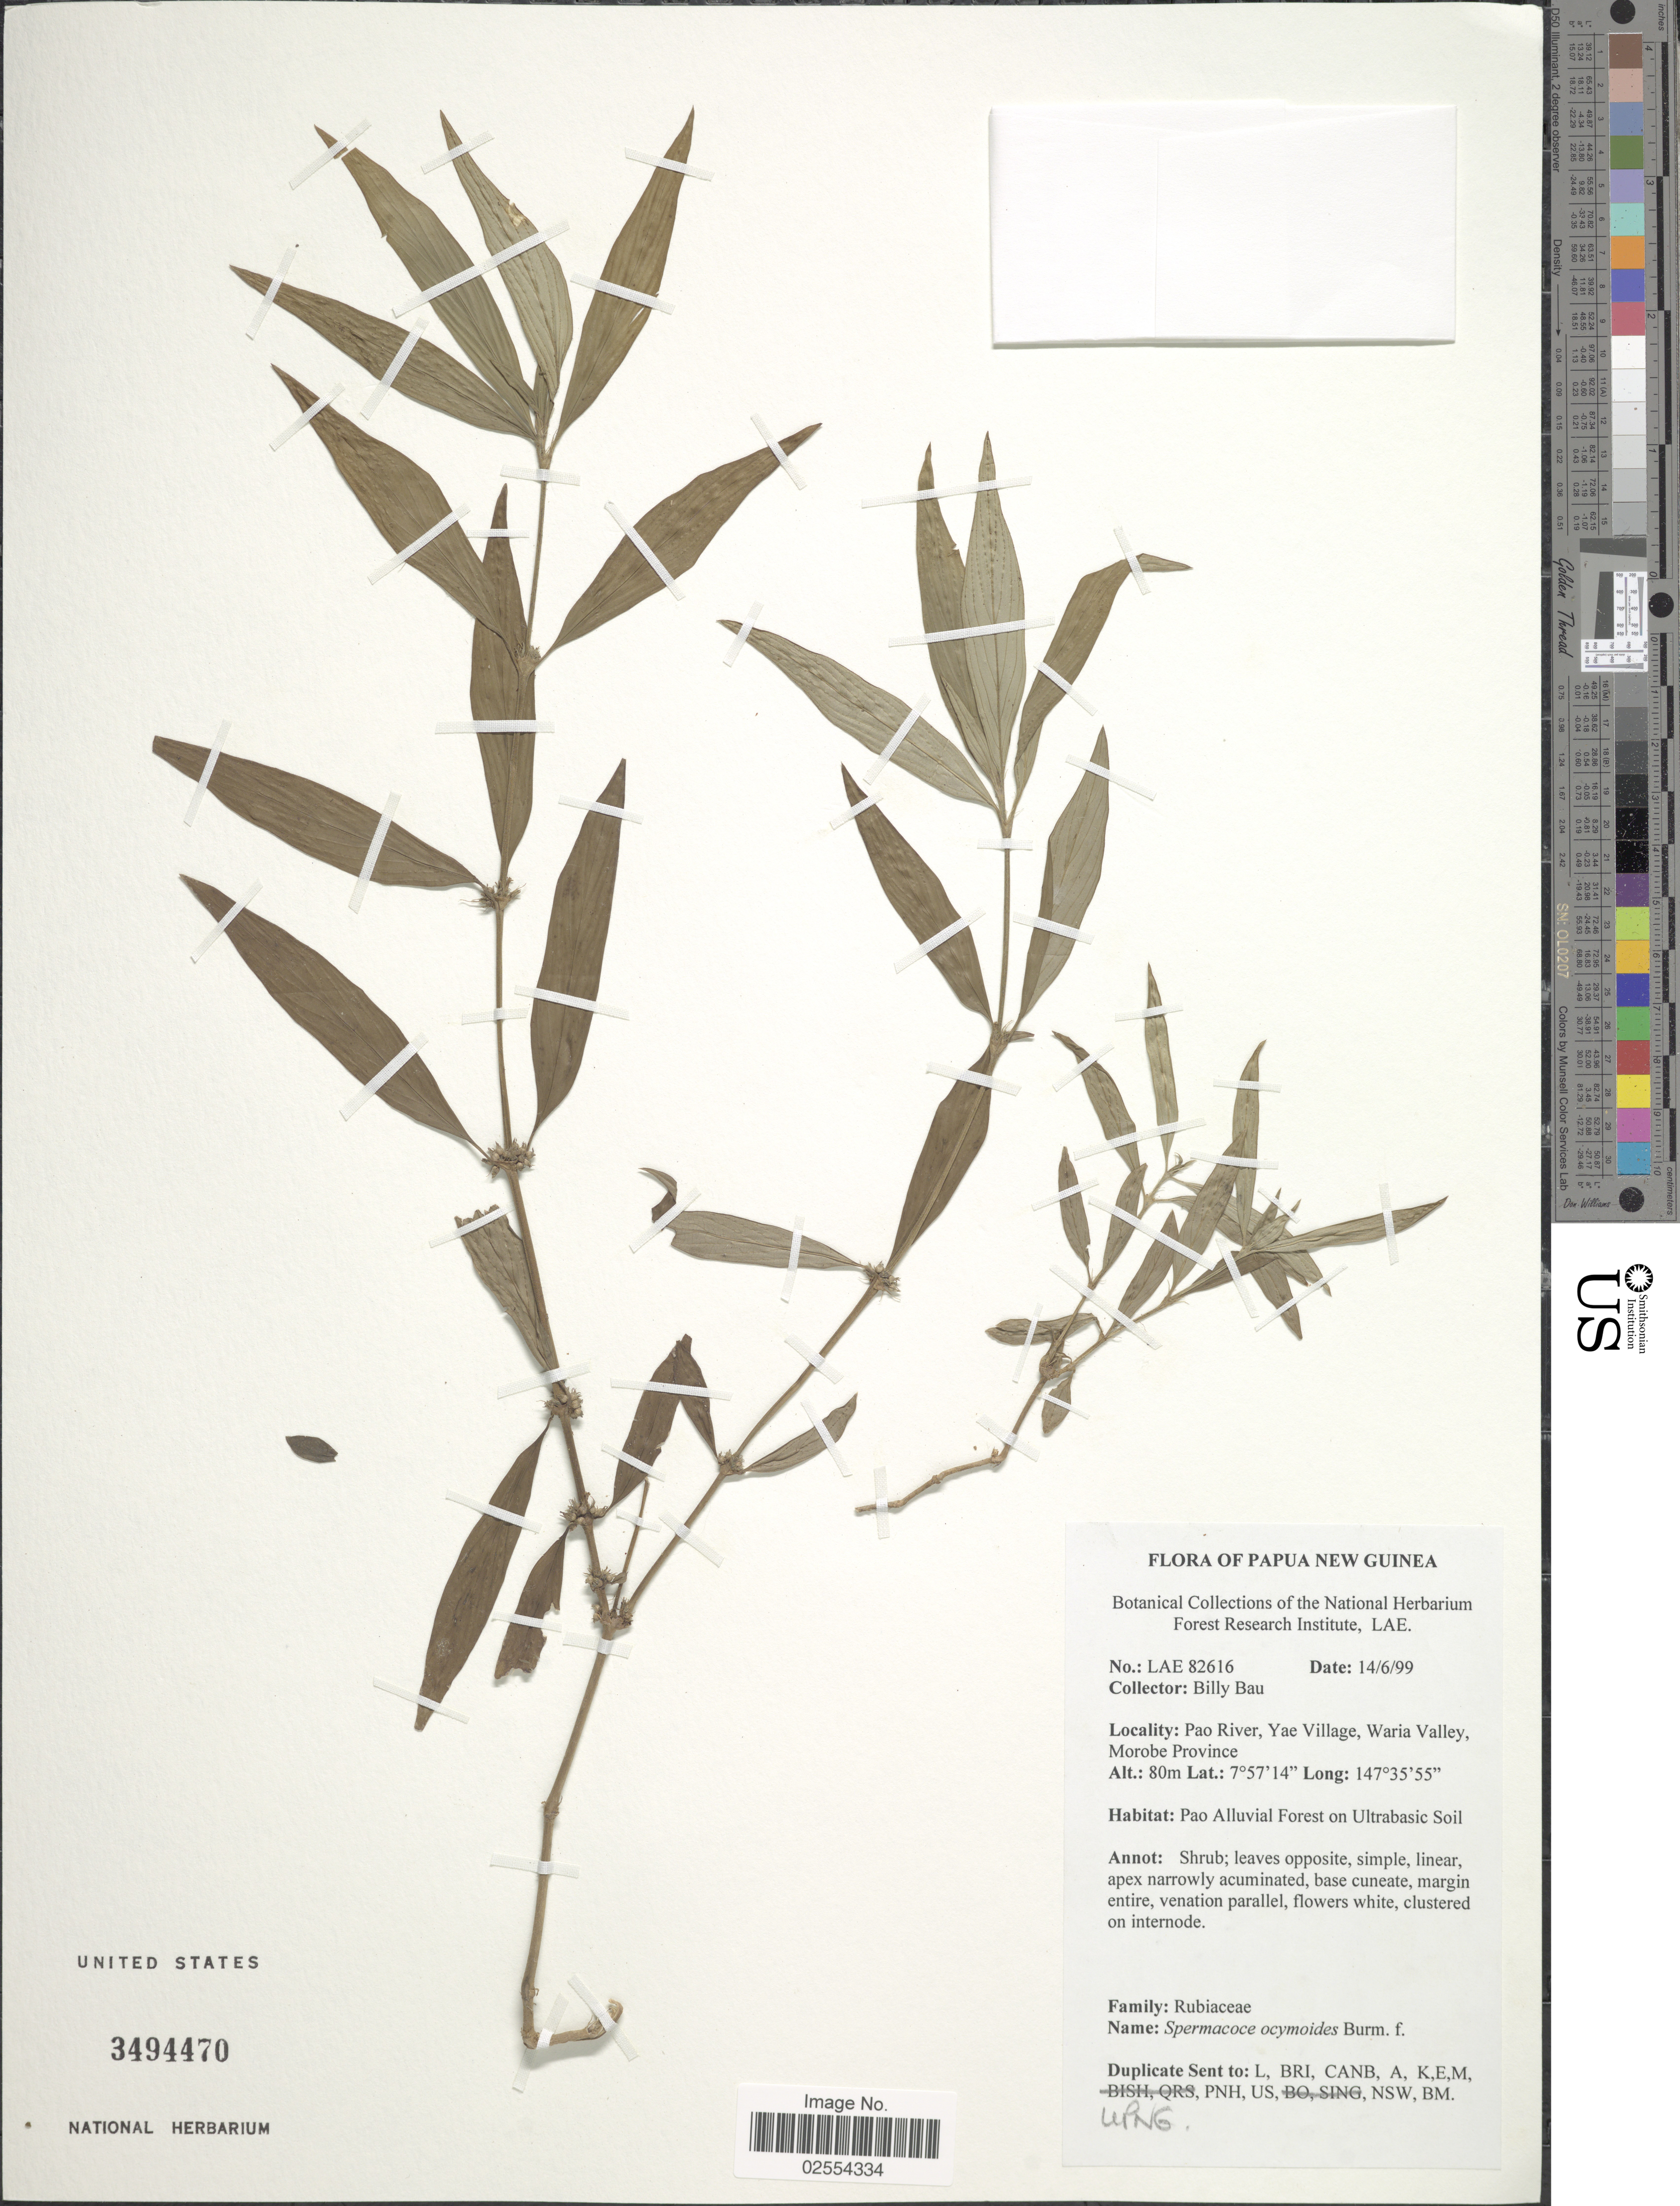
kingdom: Plantae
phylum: Tracheophyta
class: Magnoliopsida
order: Gentianales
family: Rubiaceae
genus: Spermacoce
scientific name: Spermacoce ocymoides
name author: Burm. f.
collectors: B. Bau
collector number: LAE 82616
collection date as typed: Transcribed d/m/y: 14/6/99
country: Papua New Guinea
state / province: Morobe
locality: Pao River, Yae Village, Waria Valley, Pao Alluvial Forest on Ultrabasic Soil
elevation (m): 80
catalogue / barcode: US 3494470